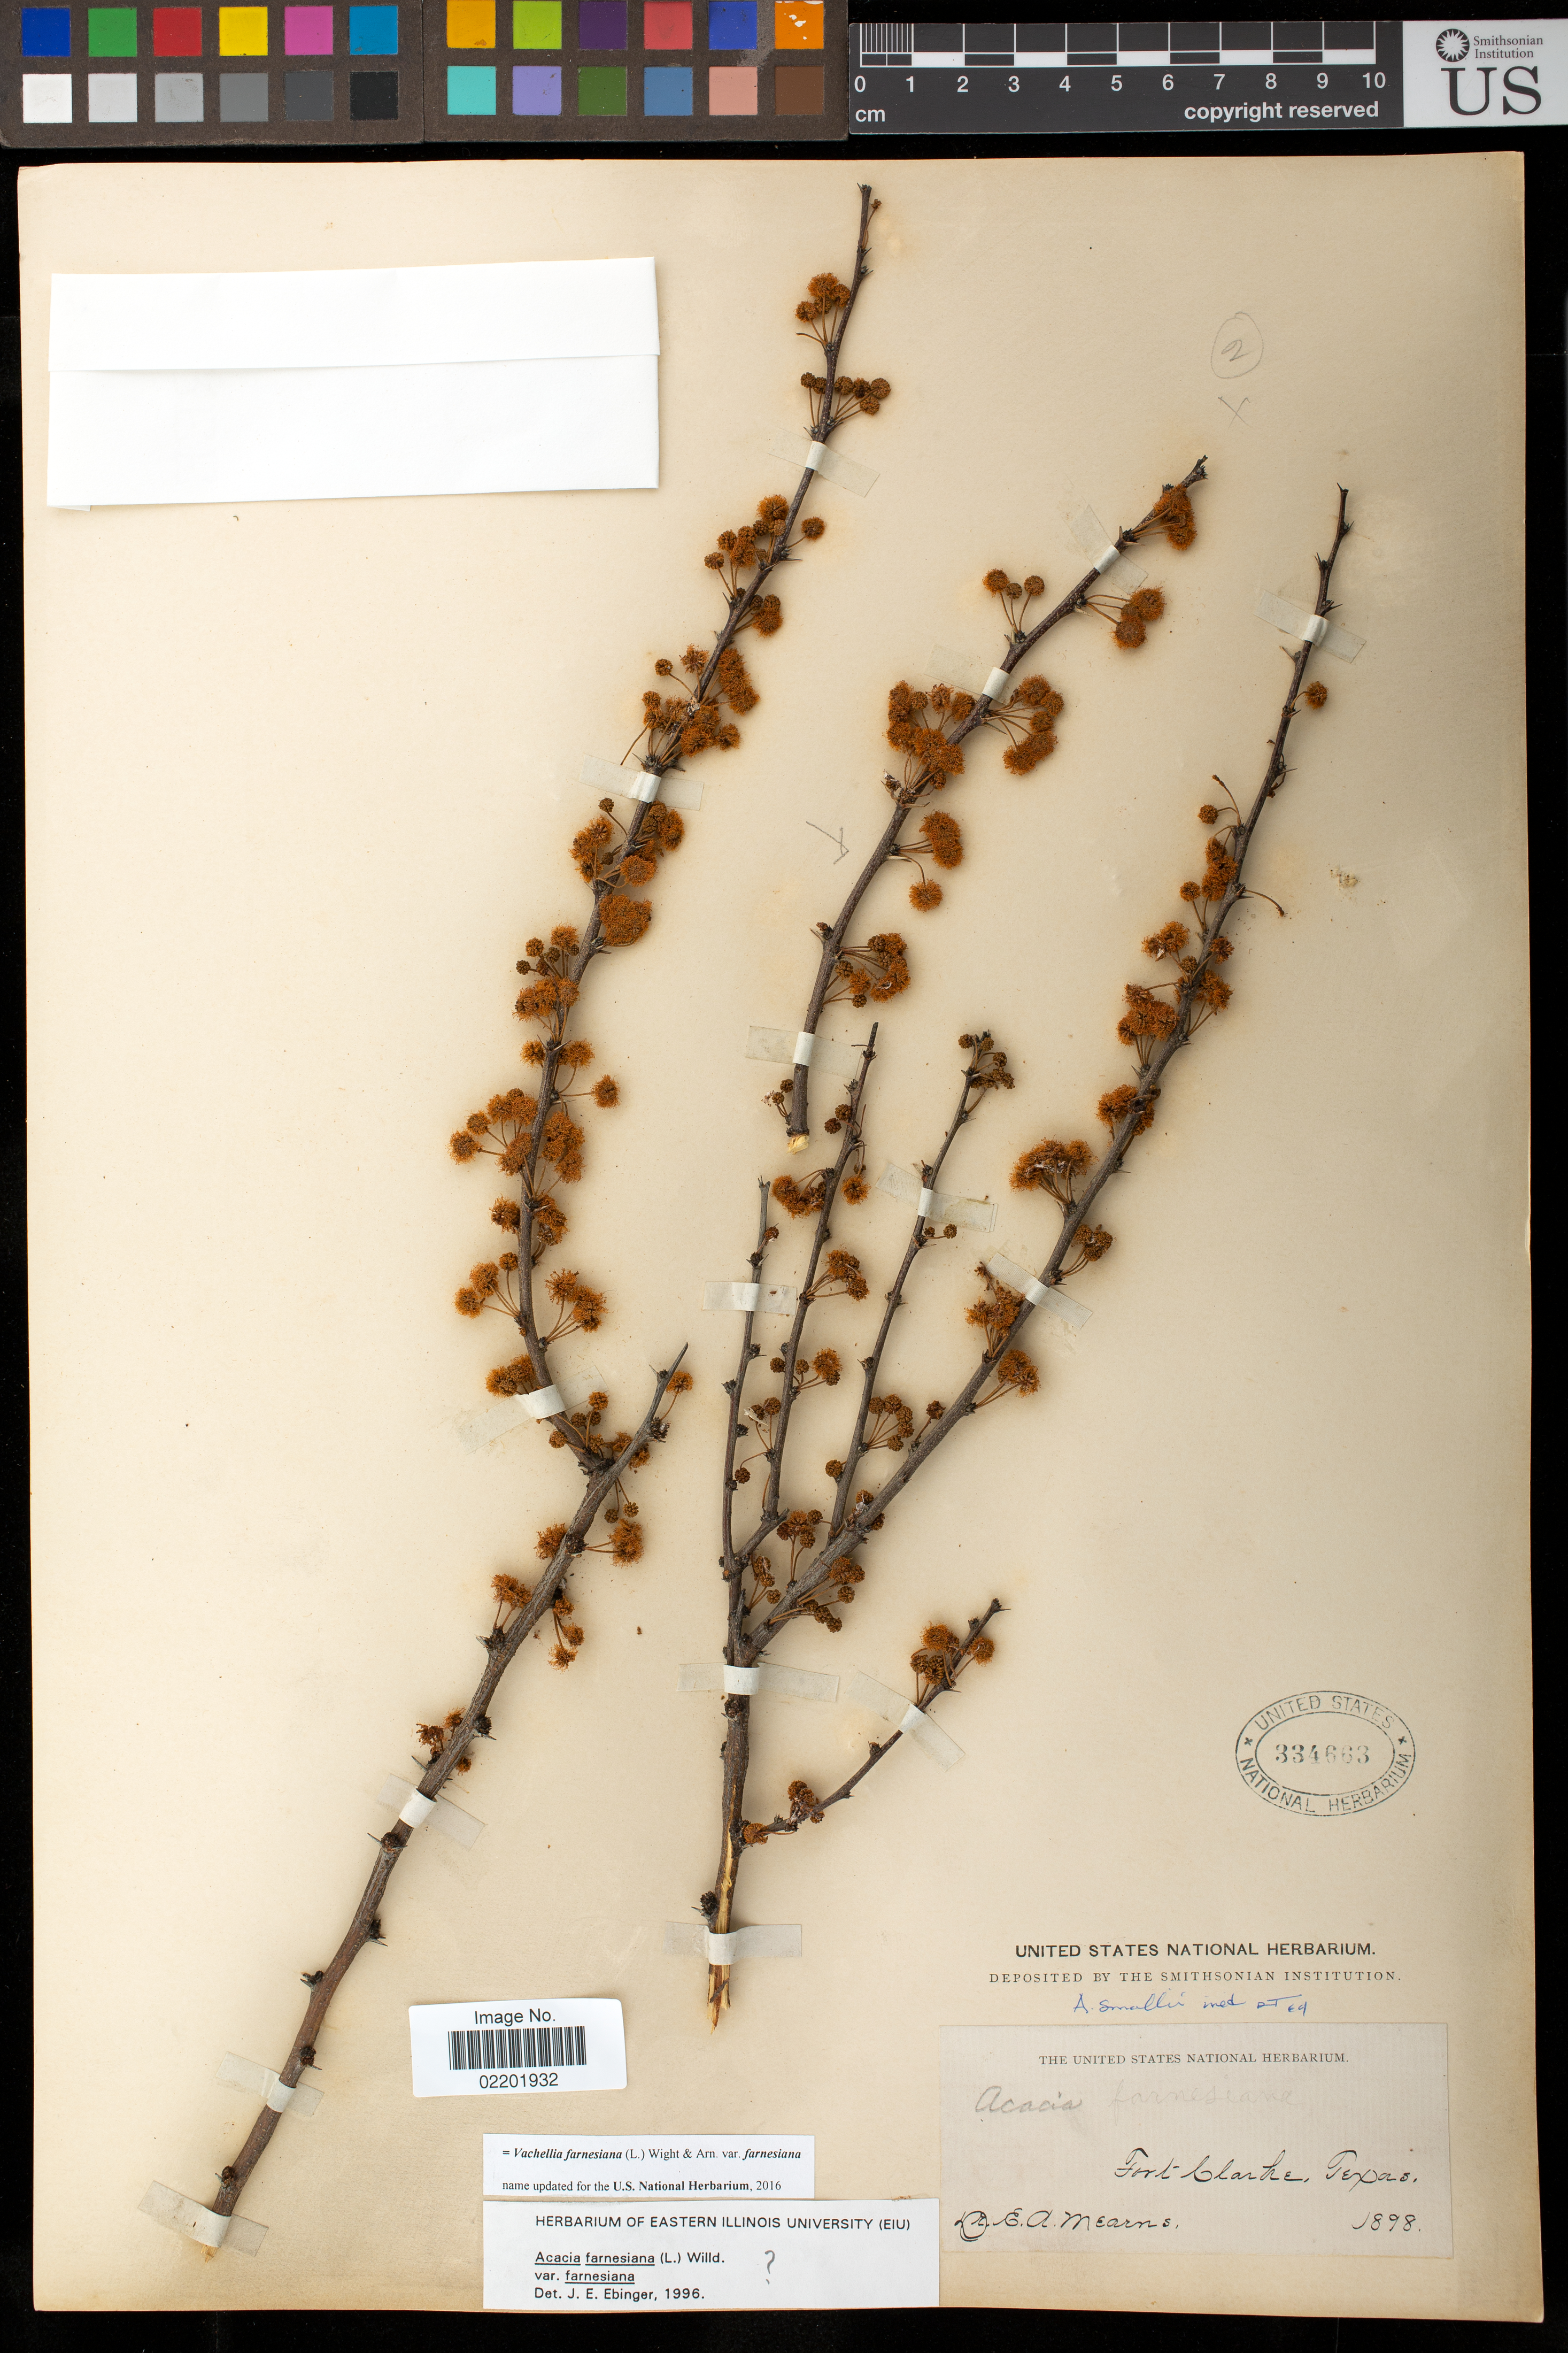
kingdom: Plantae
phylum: Tracheophyta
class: Magnoliopsida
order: Fabales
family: Fabaceae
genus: Vachellia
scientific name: Vachellia farnesiana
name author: (L.) Wight & Arn.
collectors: E. A. Mearns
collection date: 1898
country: United States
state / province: Texas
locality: Fort Clarke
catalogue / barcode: US 334663